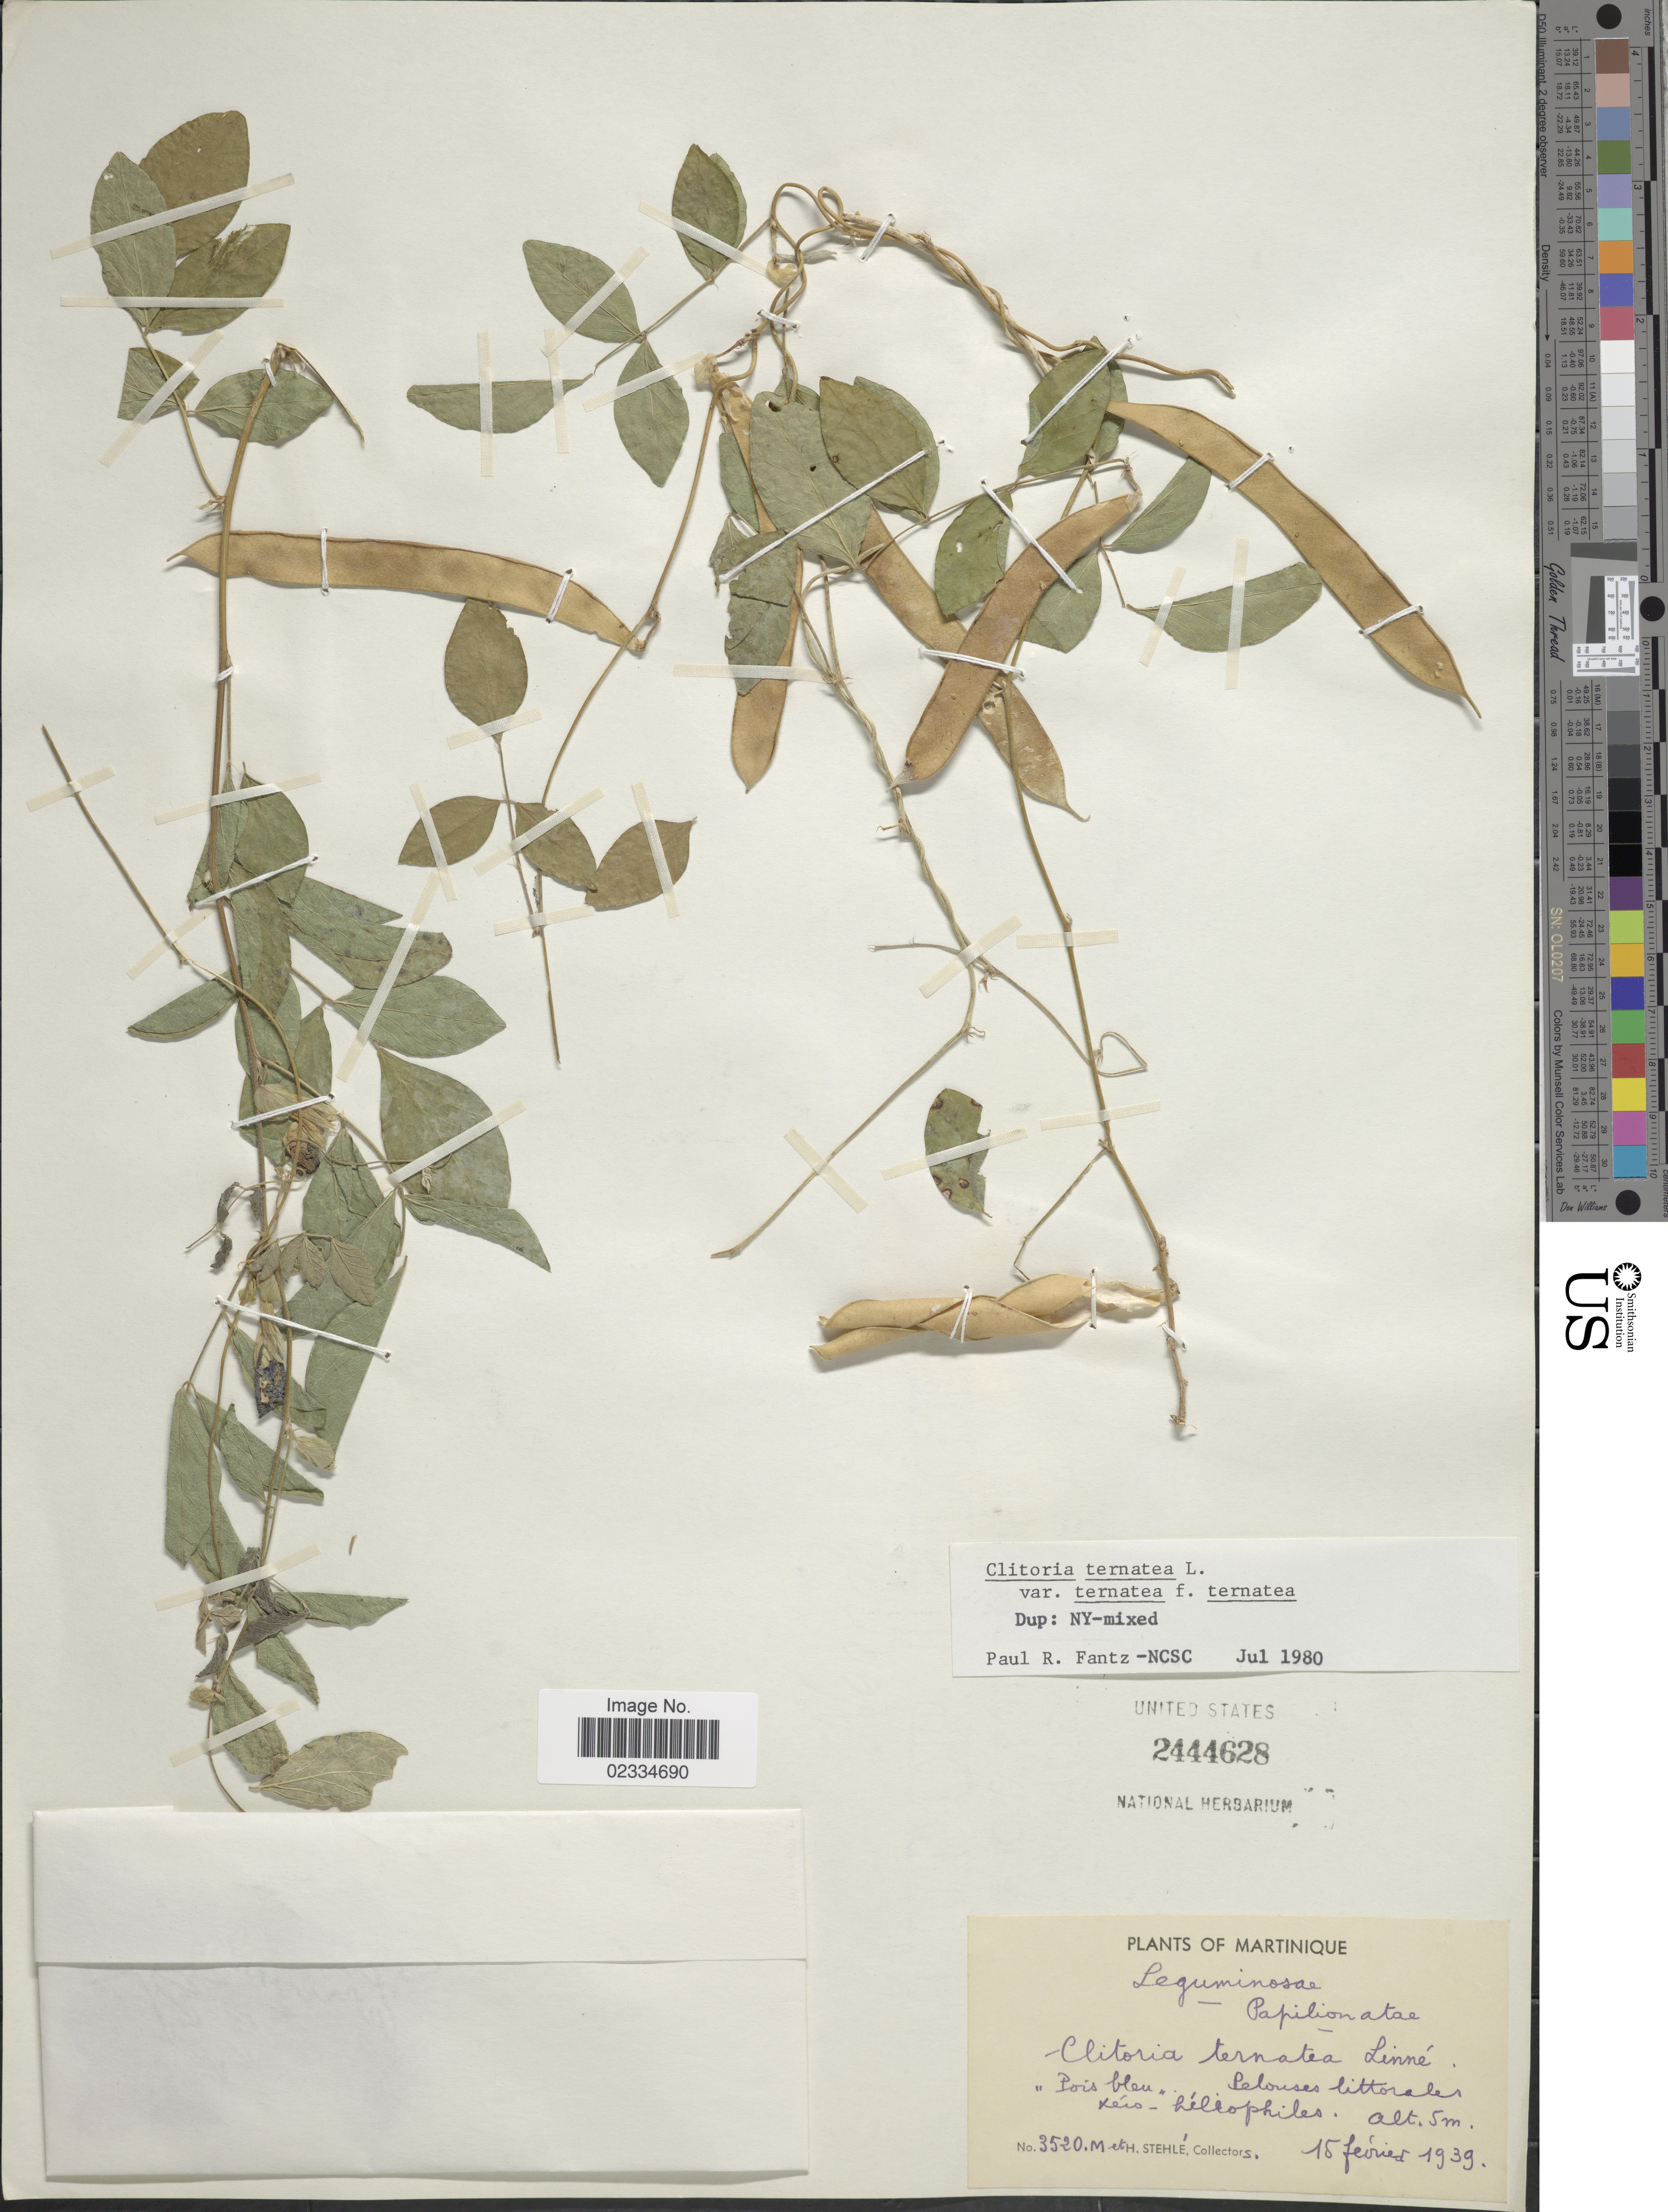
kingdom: Plantae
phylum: Tracheophyta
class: Magnoliopsida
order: Fabales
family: Fabaceae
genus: Clitoria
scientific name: Clitoria ternatea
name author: L.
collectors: M. Stehlé & H. Stehlé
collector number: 3520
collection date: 1939-02-15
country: Martinique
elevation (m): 5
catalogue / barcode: US 2444628